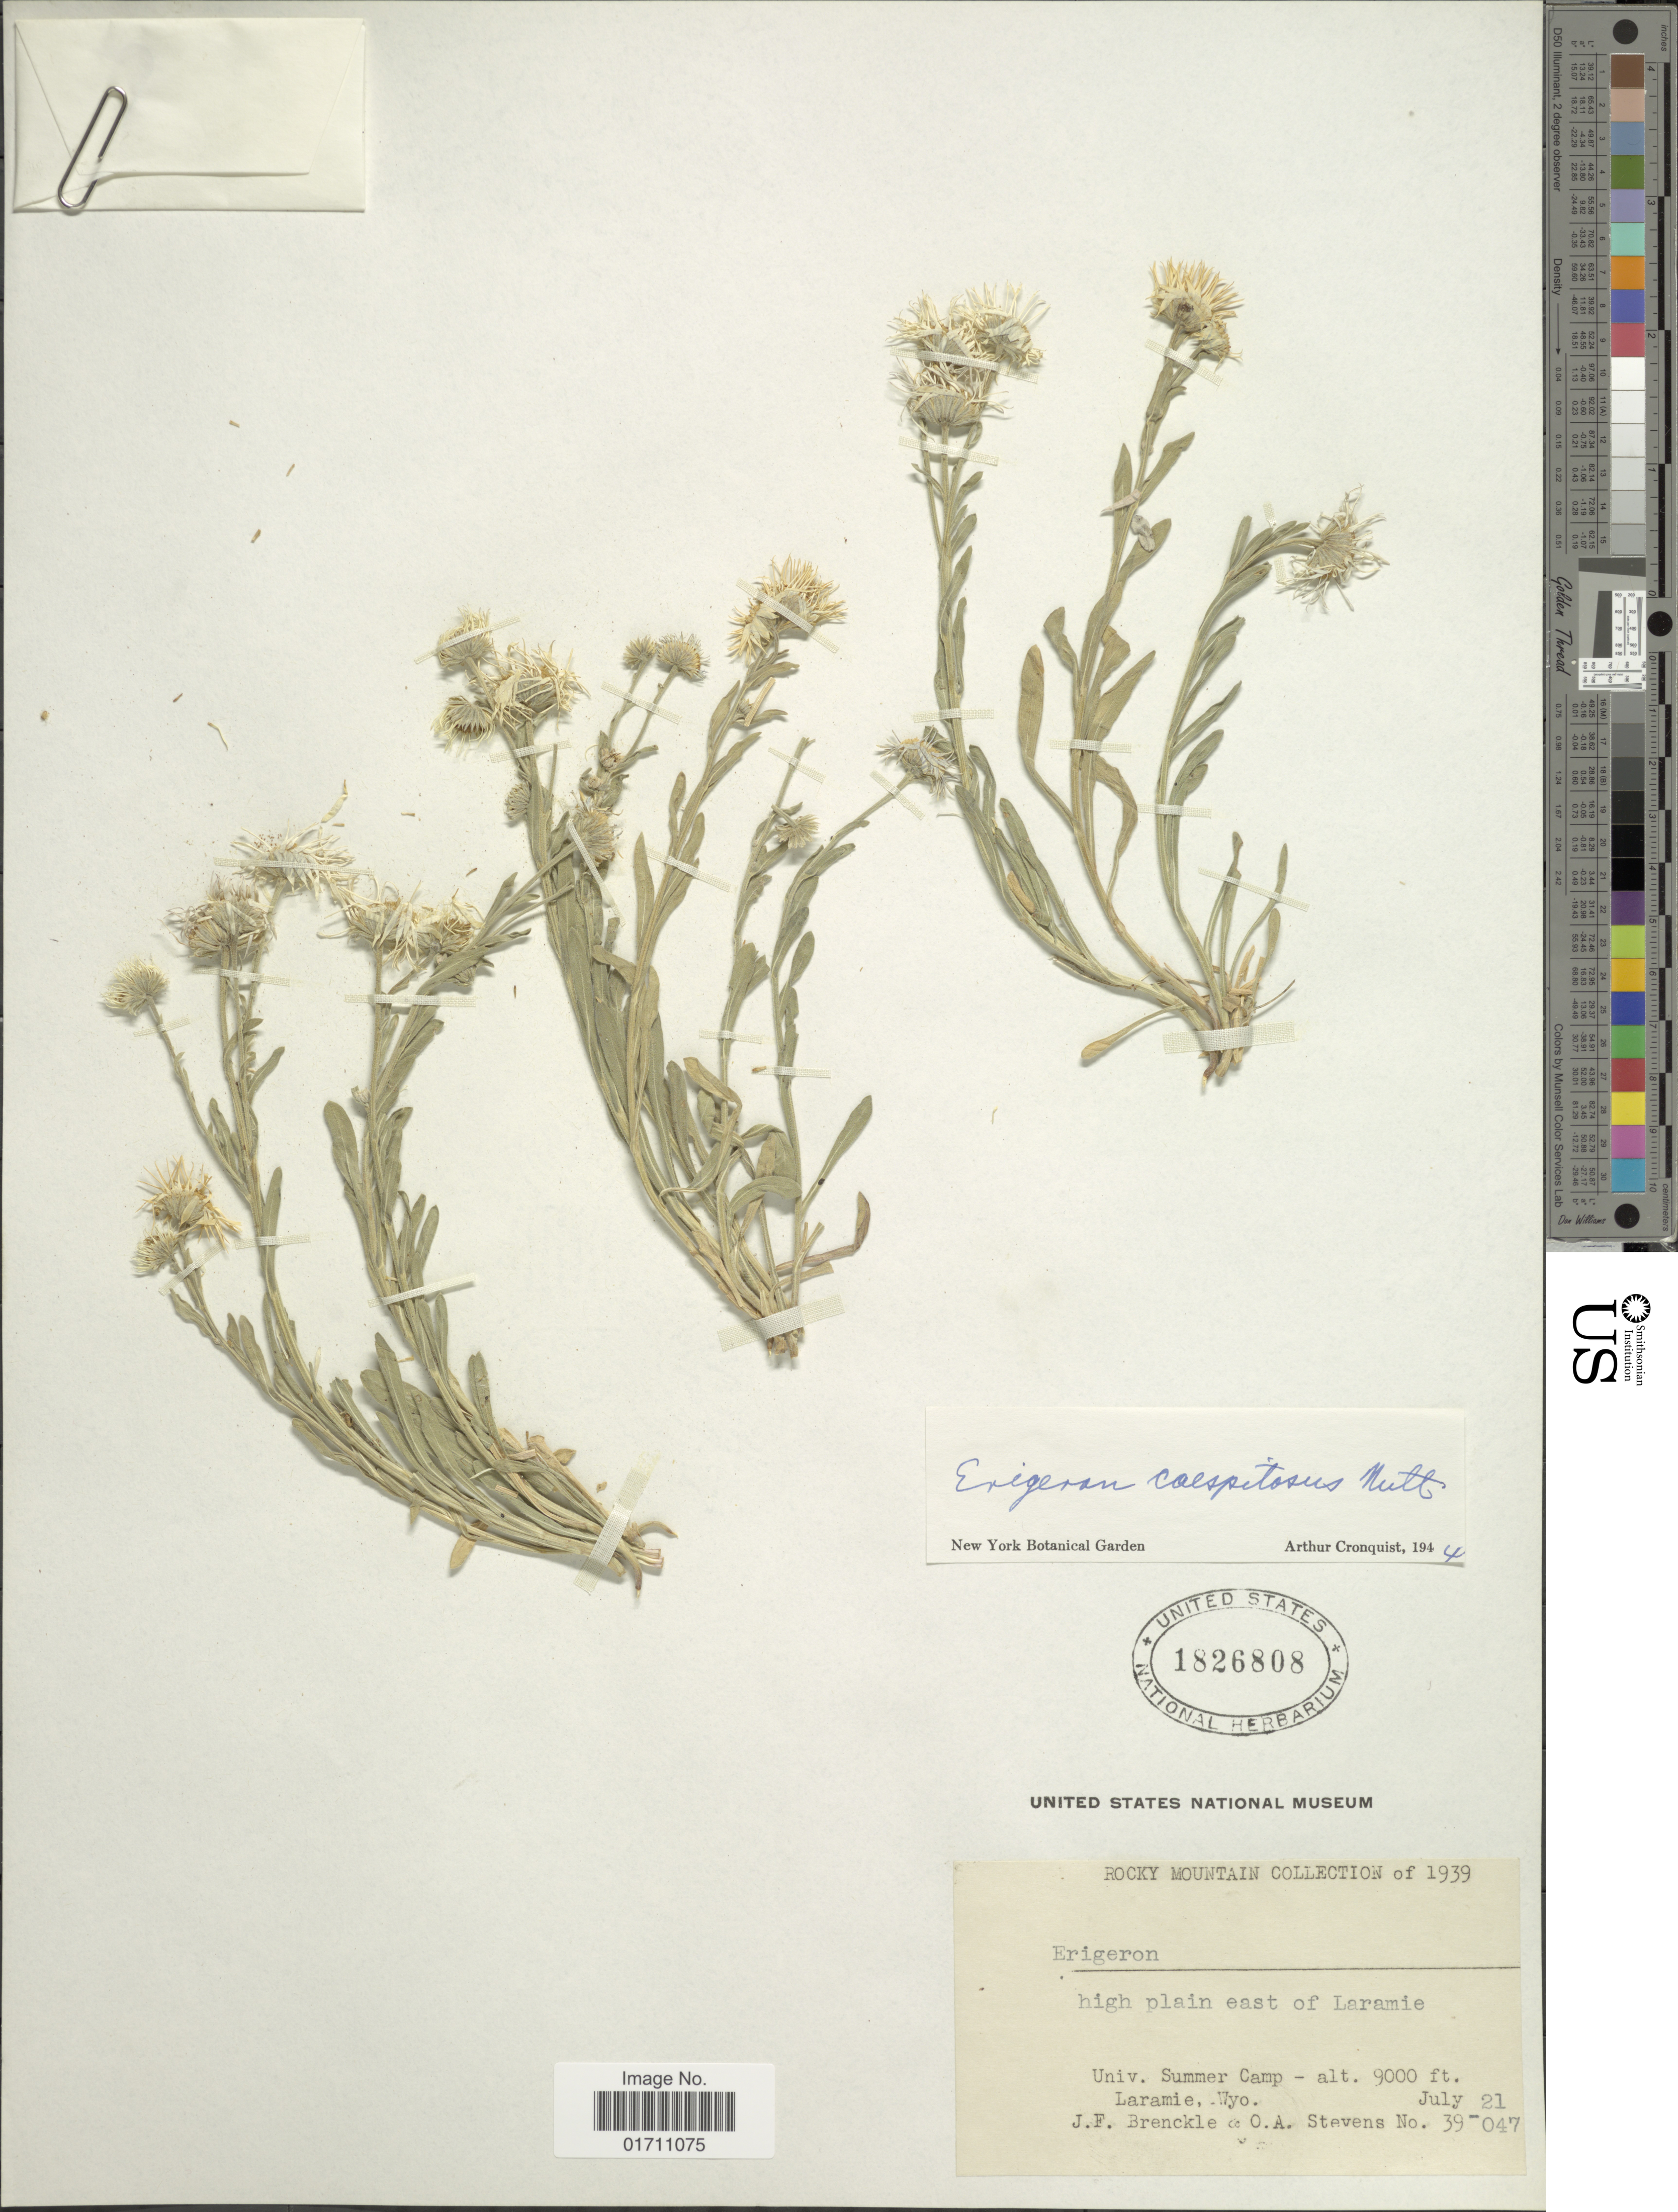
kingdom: Plantae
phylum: Tracheophyta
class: Magnoliopsida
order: Asterales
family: Asteraceae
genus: Erigeron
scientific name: Erigeron caespitosus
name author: Nutt.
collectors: J. Brenckle & O. A. Stevens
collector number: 39-047*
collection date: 1939-07-21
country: United States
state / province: Wyoming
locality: High plain east of Laramie, Univ. Summer Camp, Laramie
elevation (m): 2743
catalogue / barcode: US 1826808